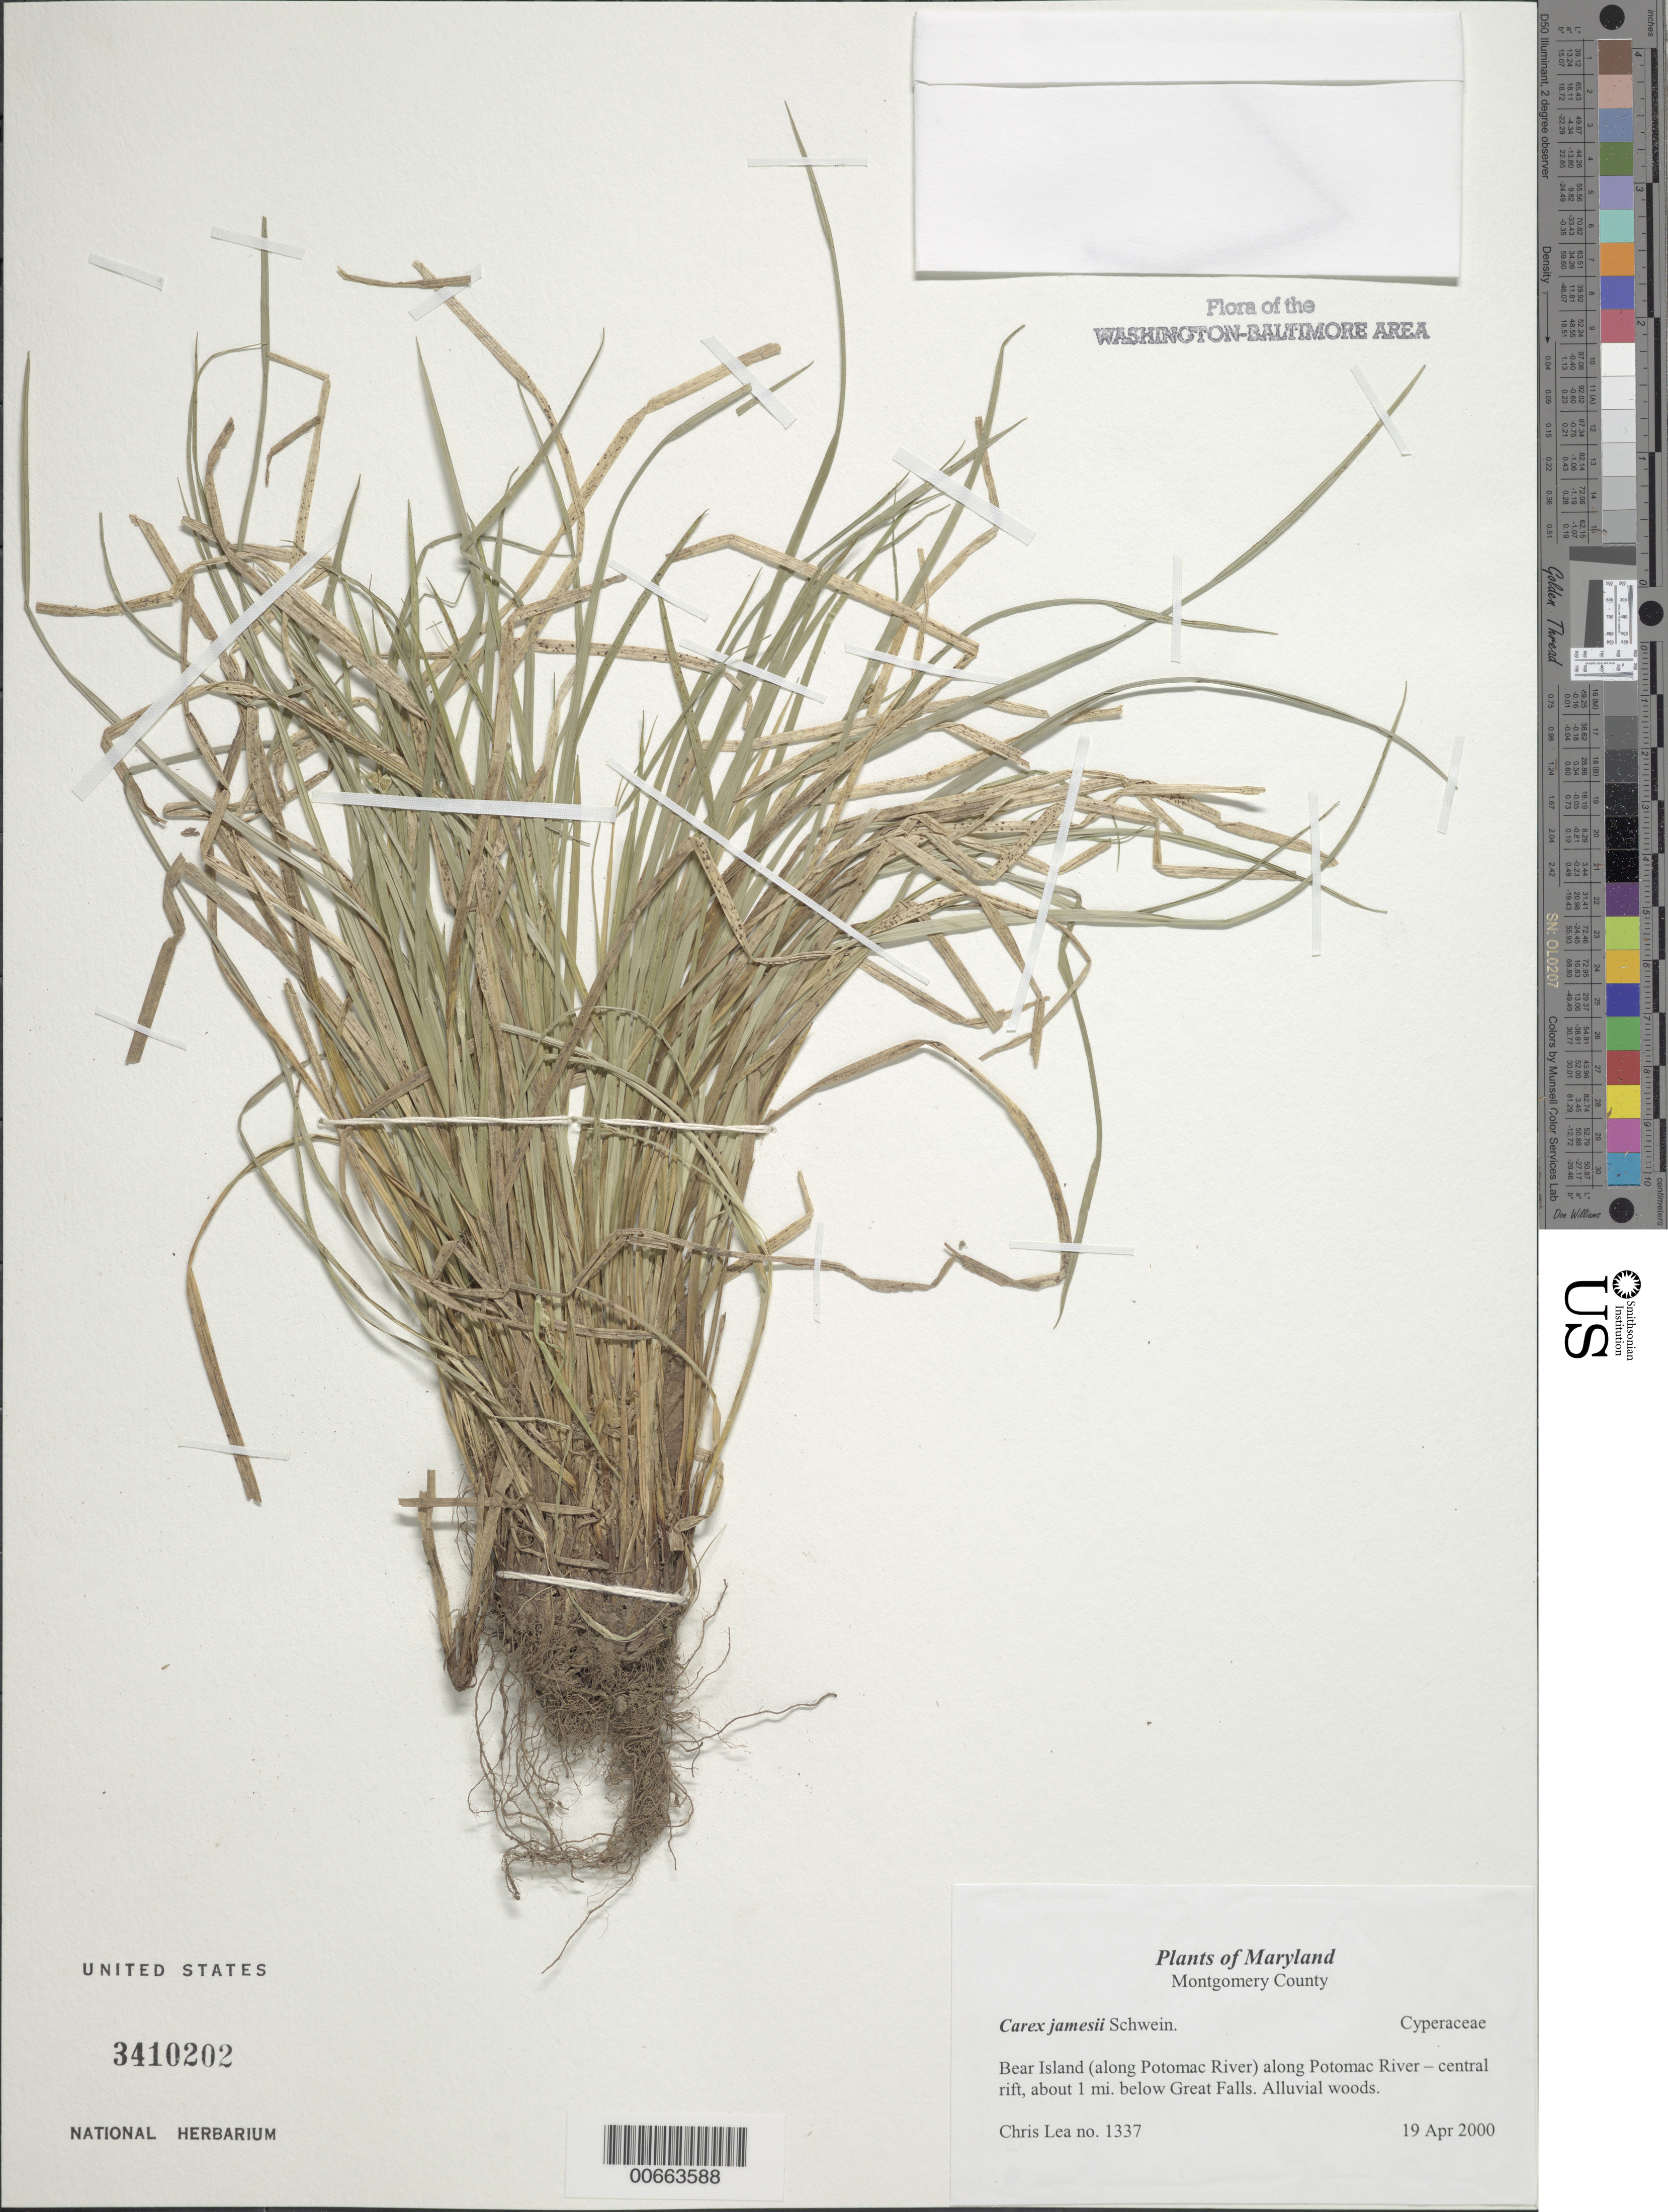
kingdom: Plantae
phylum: Tracheophyta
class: Liliopsida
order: Poales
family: Cyperaceae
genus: Carex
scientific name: Carex jamesii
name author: Schwein.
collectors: C. Lea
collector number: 1337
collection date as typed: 19 Apr 2000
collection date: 2000-04-19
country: United States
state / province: Maryland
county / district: Montgomery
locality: Bear Island along Potomac River - central rift, about 1 mi. below Great Falls.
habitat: Alluvial woods.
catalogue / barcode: US 3410202